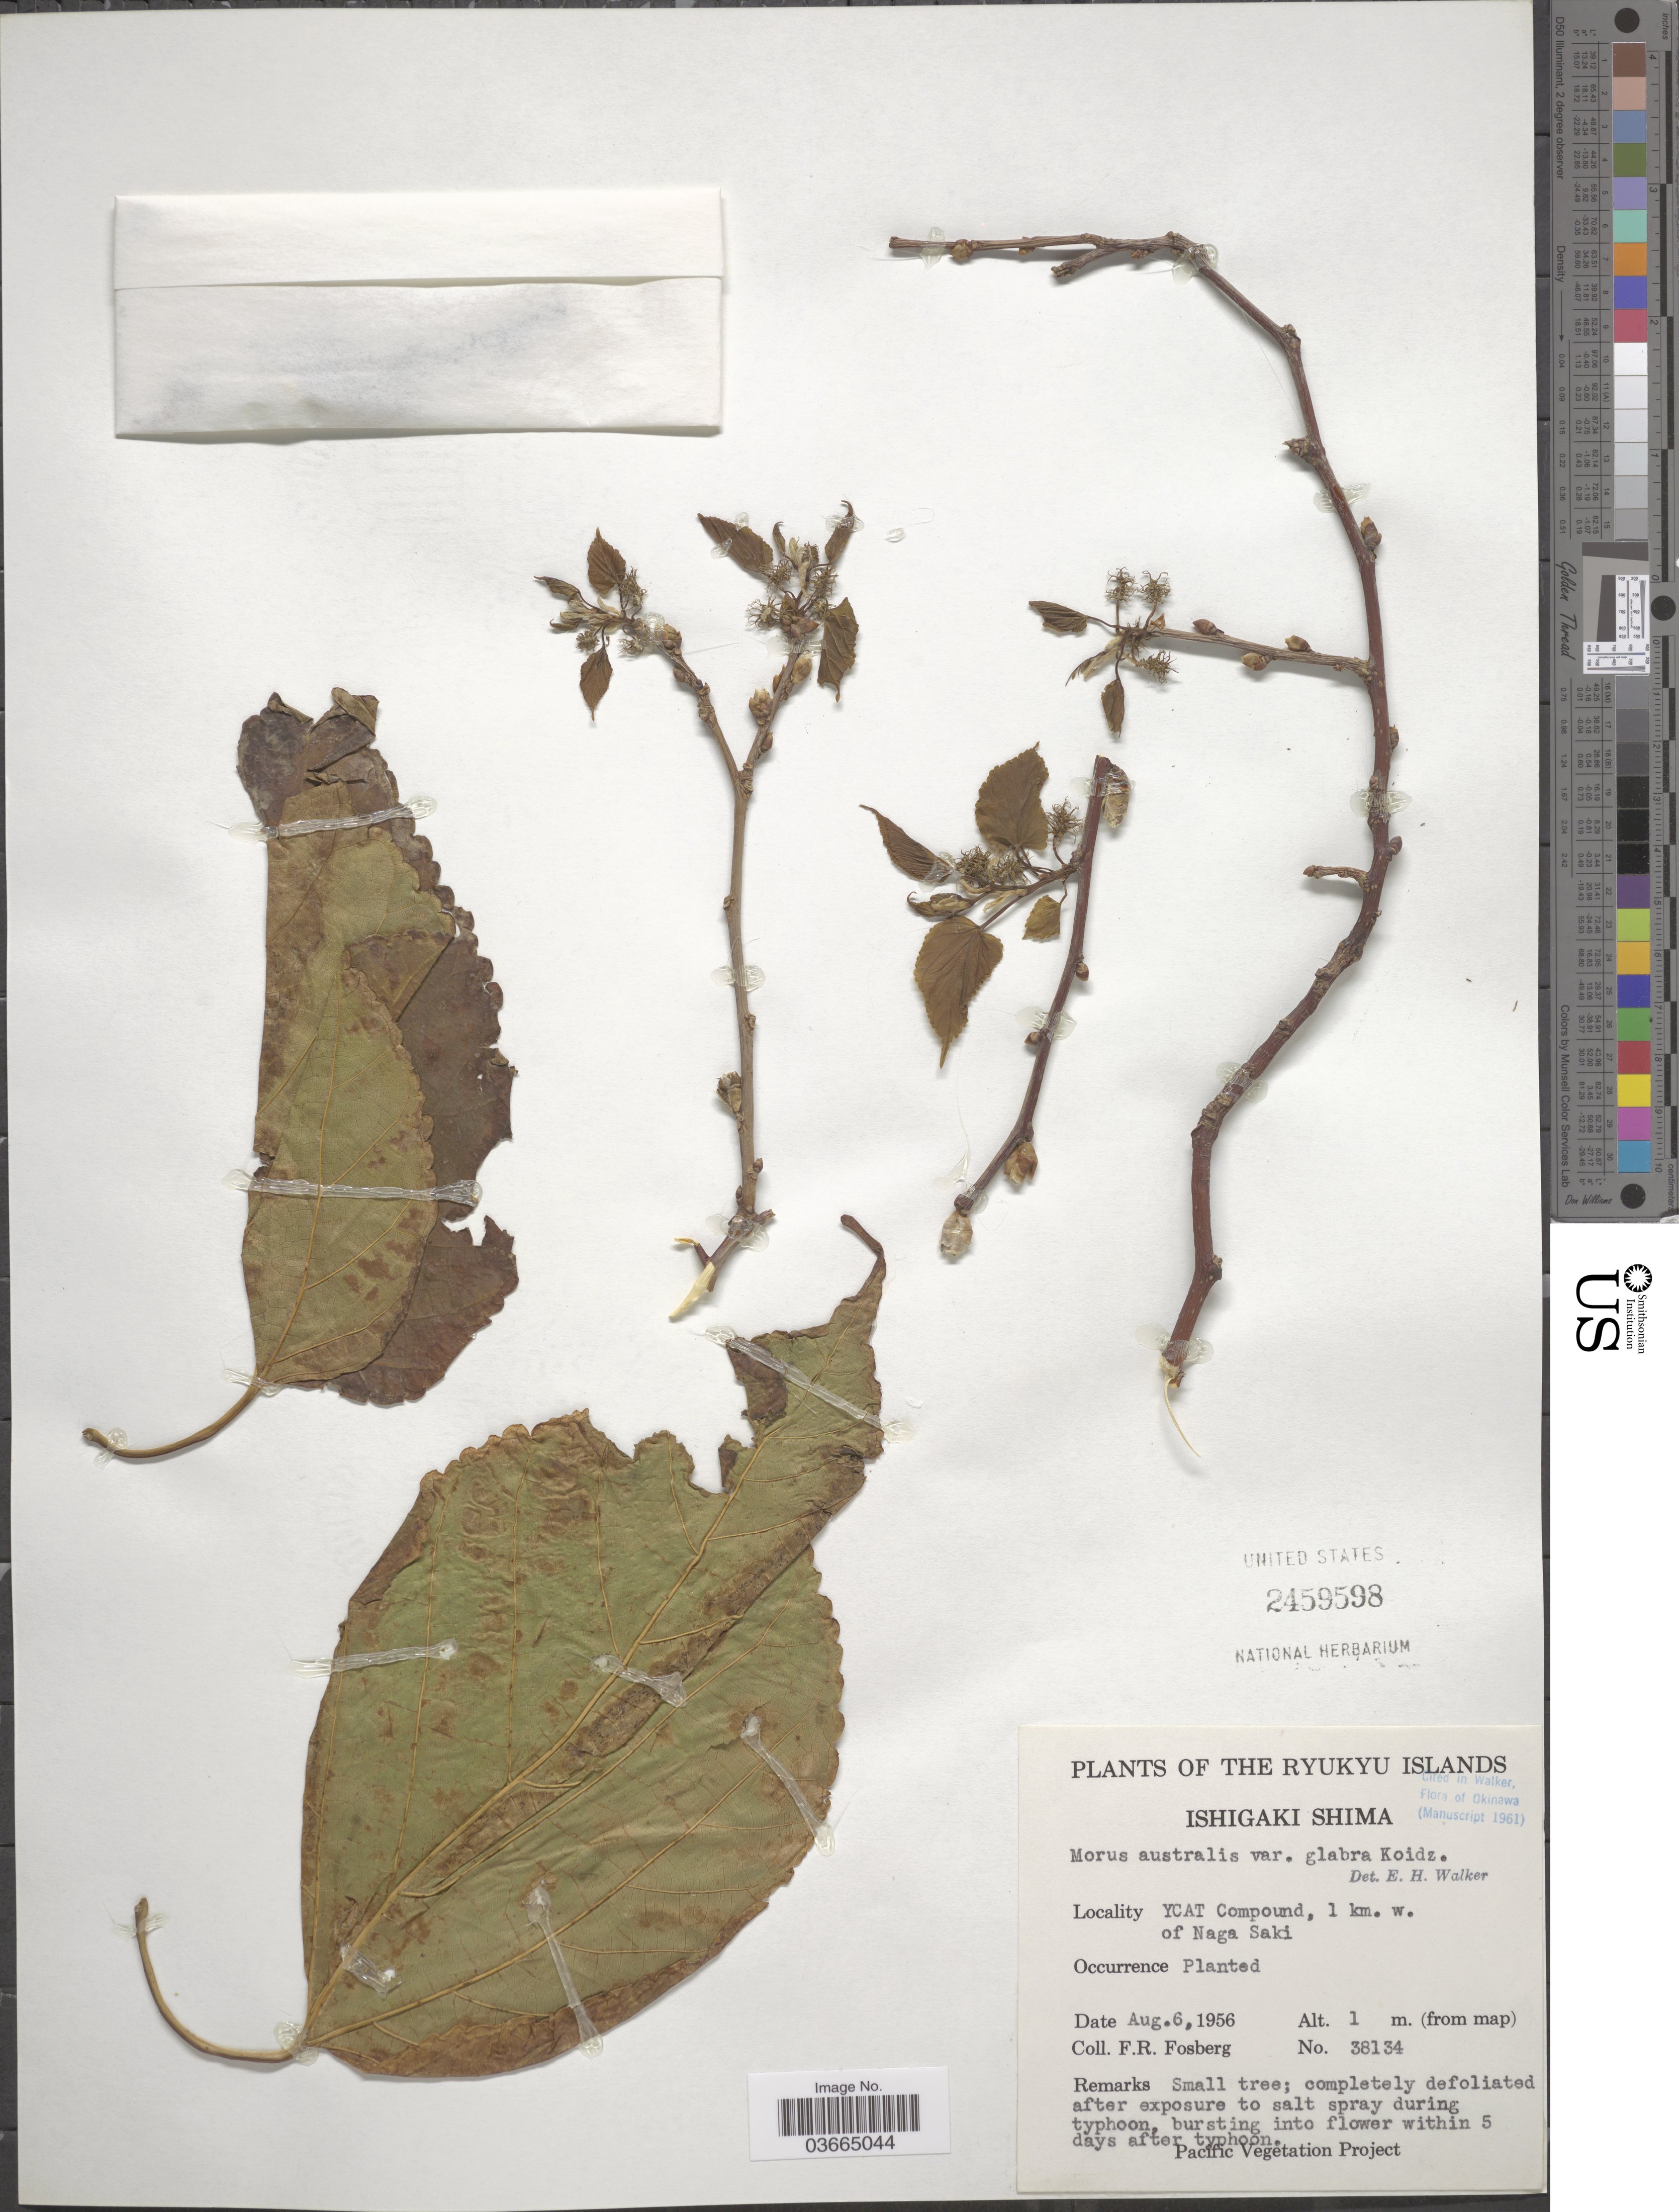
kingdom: Plantae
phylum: Tracheophyta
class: Magnoliopsida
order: Rosales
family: Moraceae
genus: Morus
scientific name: Morus australis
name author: Poir.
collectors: F. R. Fosberg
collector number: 38134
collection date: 1956-08-06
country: Japan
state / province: Okinawa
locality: The Ryukyu Islands. Ishigaki Shima. YCAT Compound, 1 km. w. of Naga Saki.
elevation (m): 1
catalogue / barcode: US 2459598